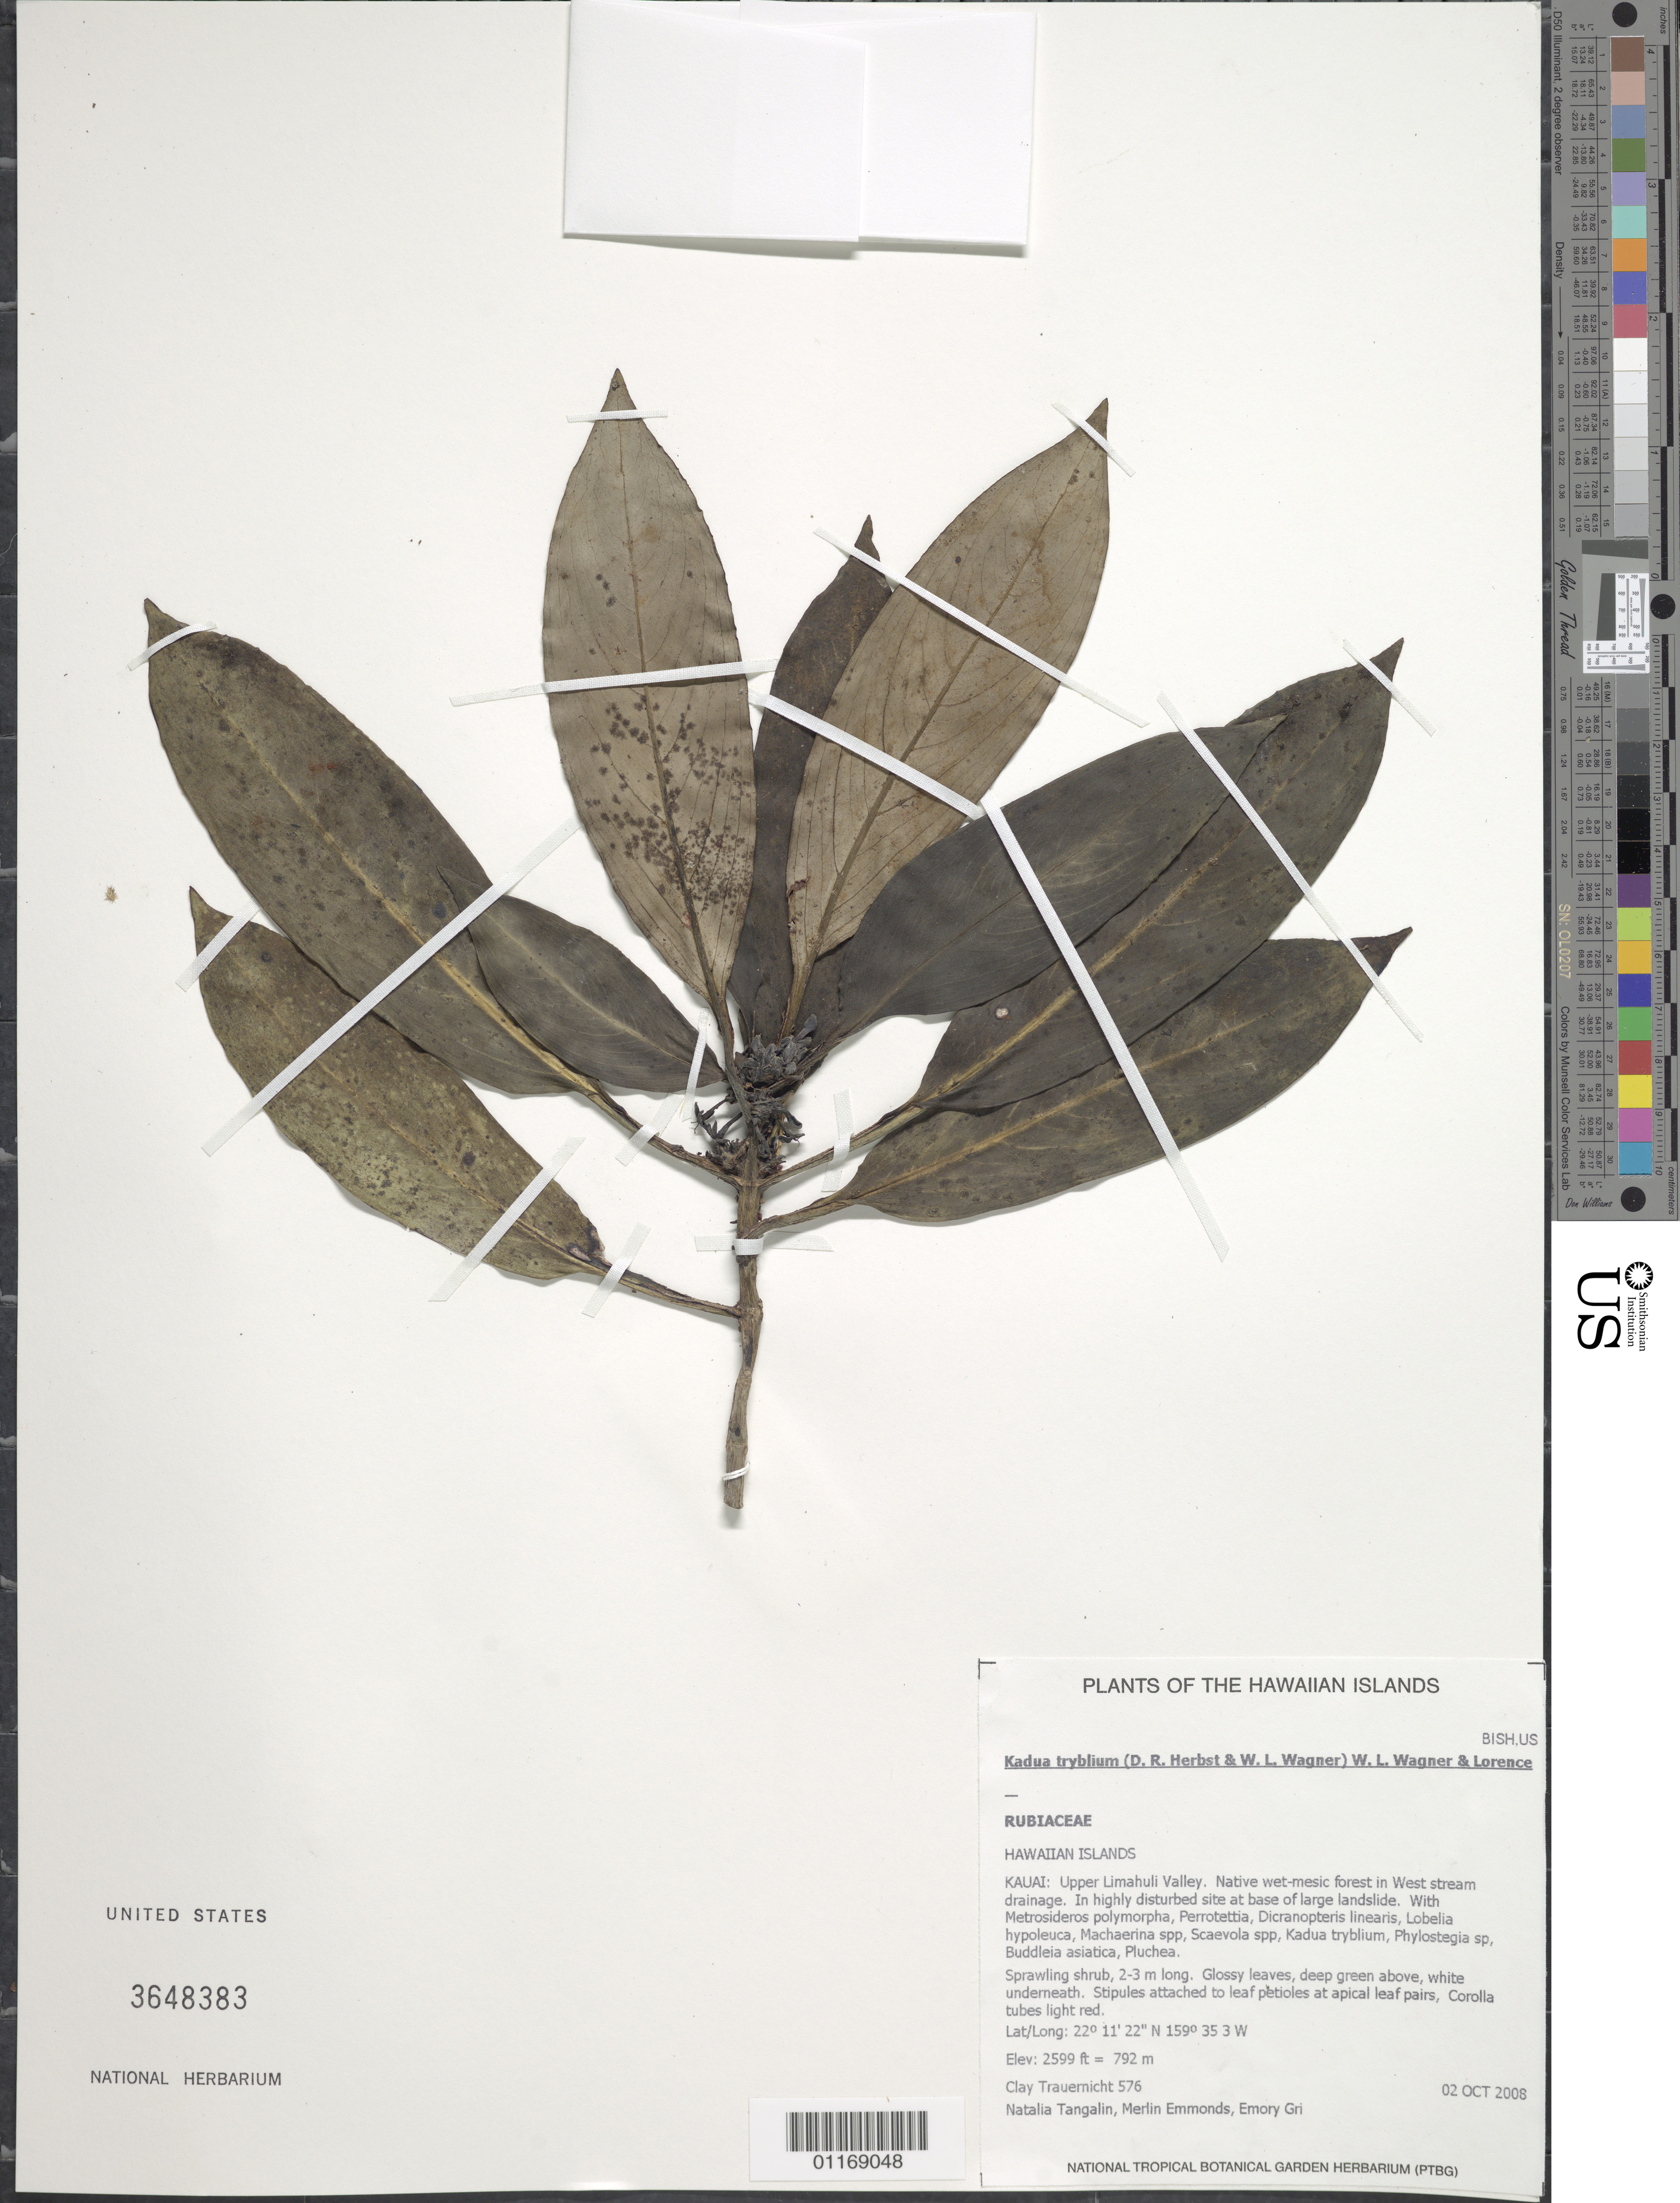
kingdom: Plantae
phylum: Tracheophyta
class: Magnoliopsida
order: Gentianales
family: Rubiaceae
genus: Kadua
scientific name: Kadua tryblium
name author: (D.R. Herbst & W.L. Wagner) W.L. Wagner & Lorence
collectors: N. Tangalin, C. Trauernicht, M. Emmonds & E. Griffin-Noyes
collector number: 576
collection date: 2008-10-02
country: United States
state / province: Hawaii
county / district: Kaui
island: Kaua'i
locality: Upper Limahuli Valley, West Stream Valley.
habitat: Wet-mesic forest.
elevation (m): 792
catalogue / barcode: US 3648383